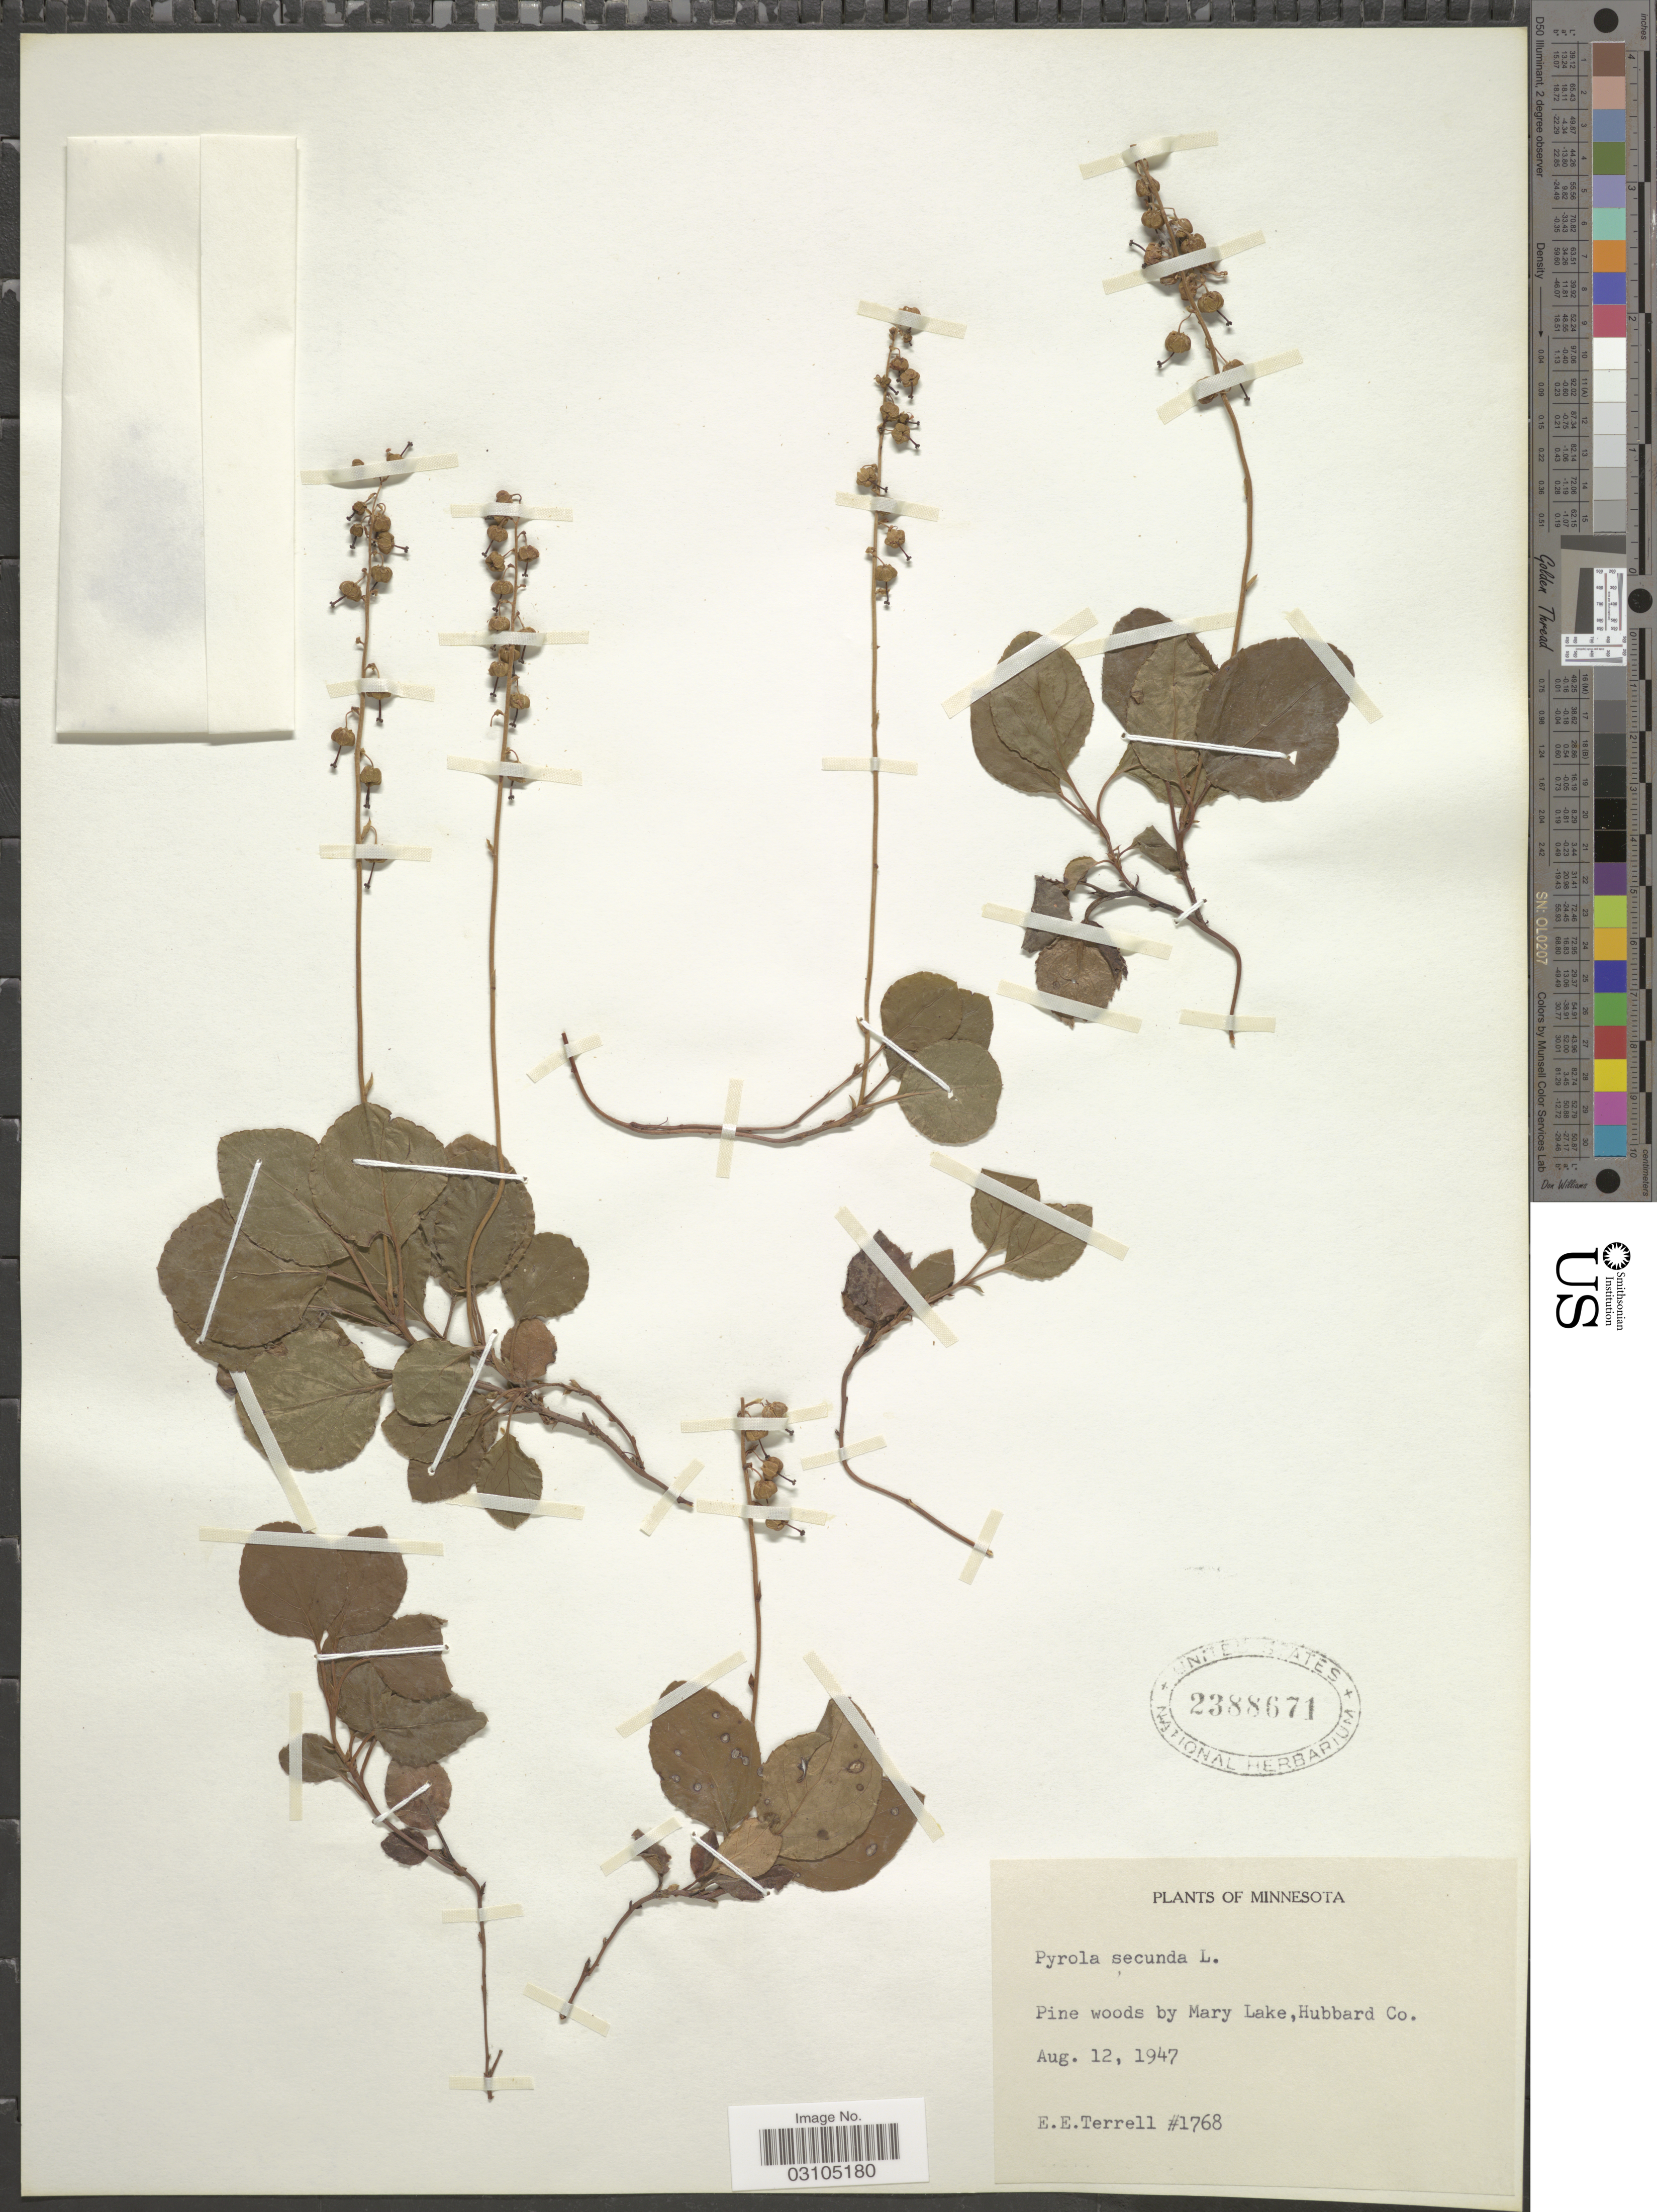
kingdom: Plantae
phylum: Tracheophyta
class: Magnoliopsida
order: Ericales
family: Ericaceae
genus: Orthilia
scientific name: Orthilia secunda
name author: (L.) House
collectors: E. E. Terrell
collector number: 1768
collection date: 1947-08-12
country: United States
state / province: Minnesota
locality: Pine woods by Mary Lake, Hubbard Co.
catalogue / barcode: US 2388671